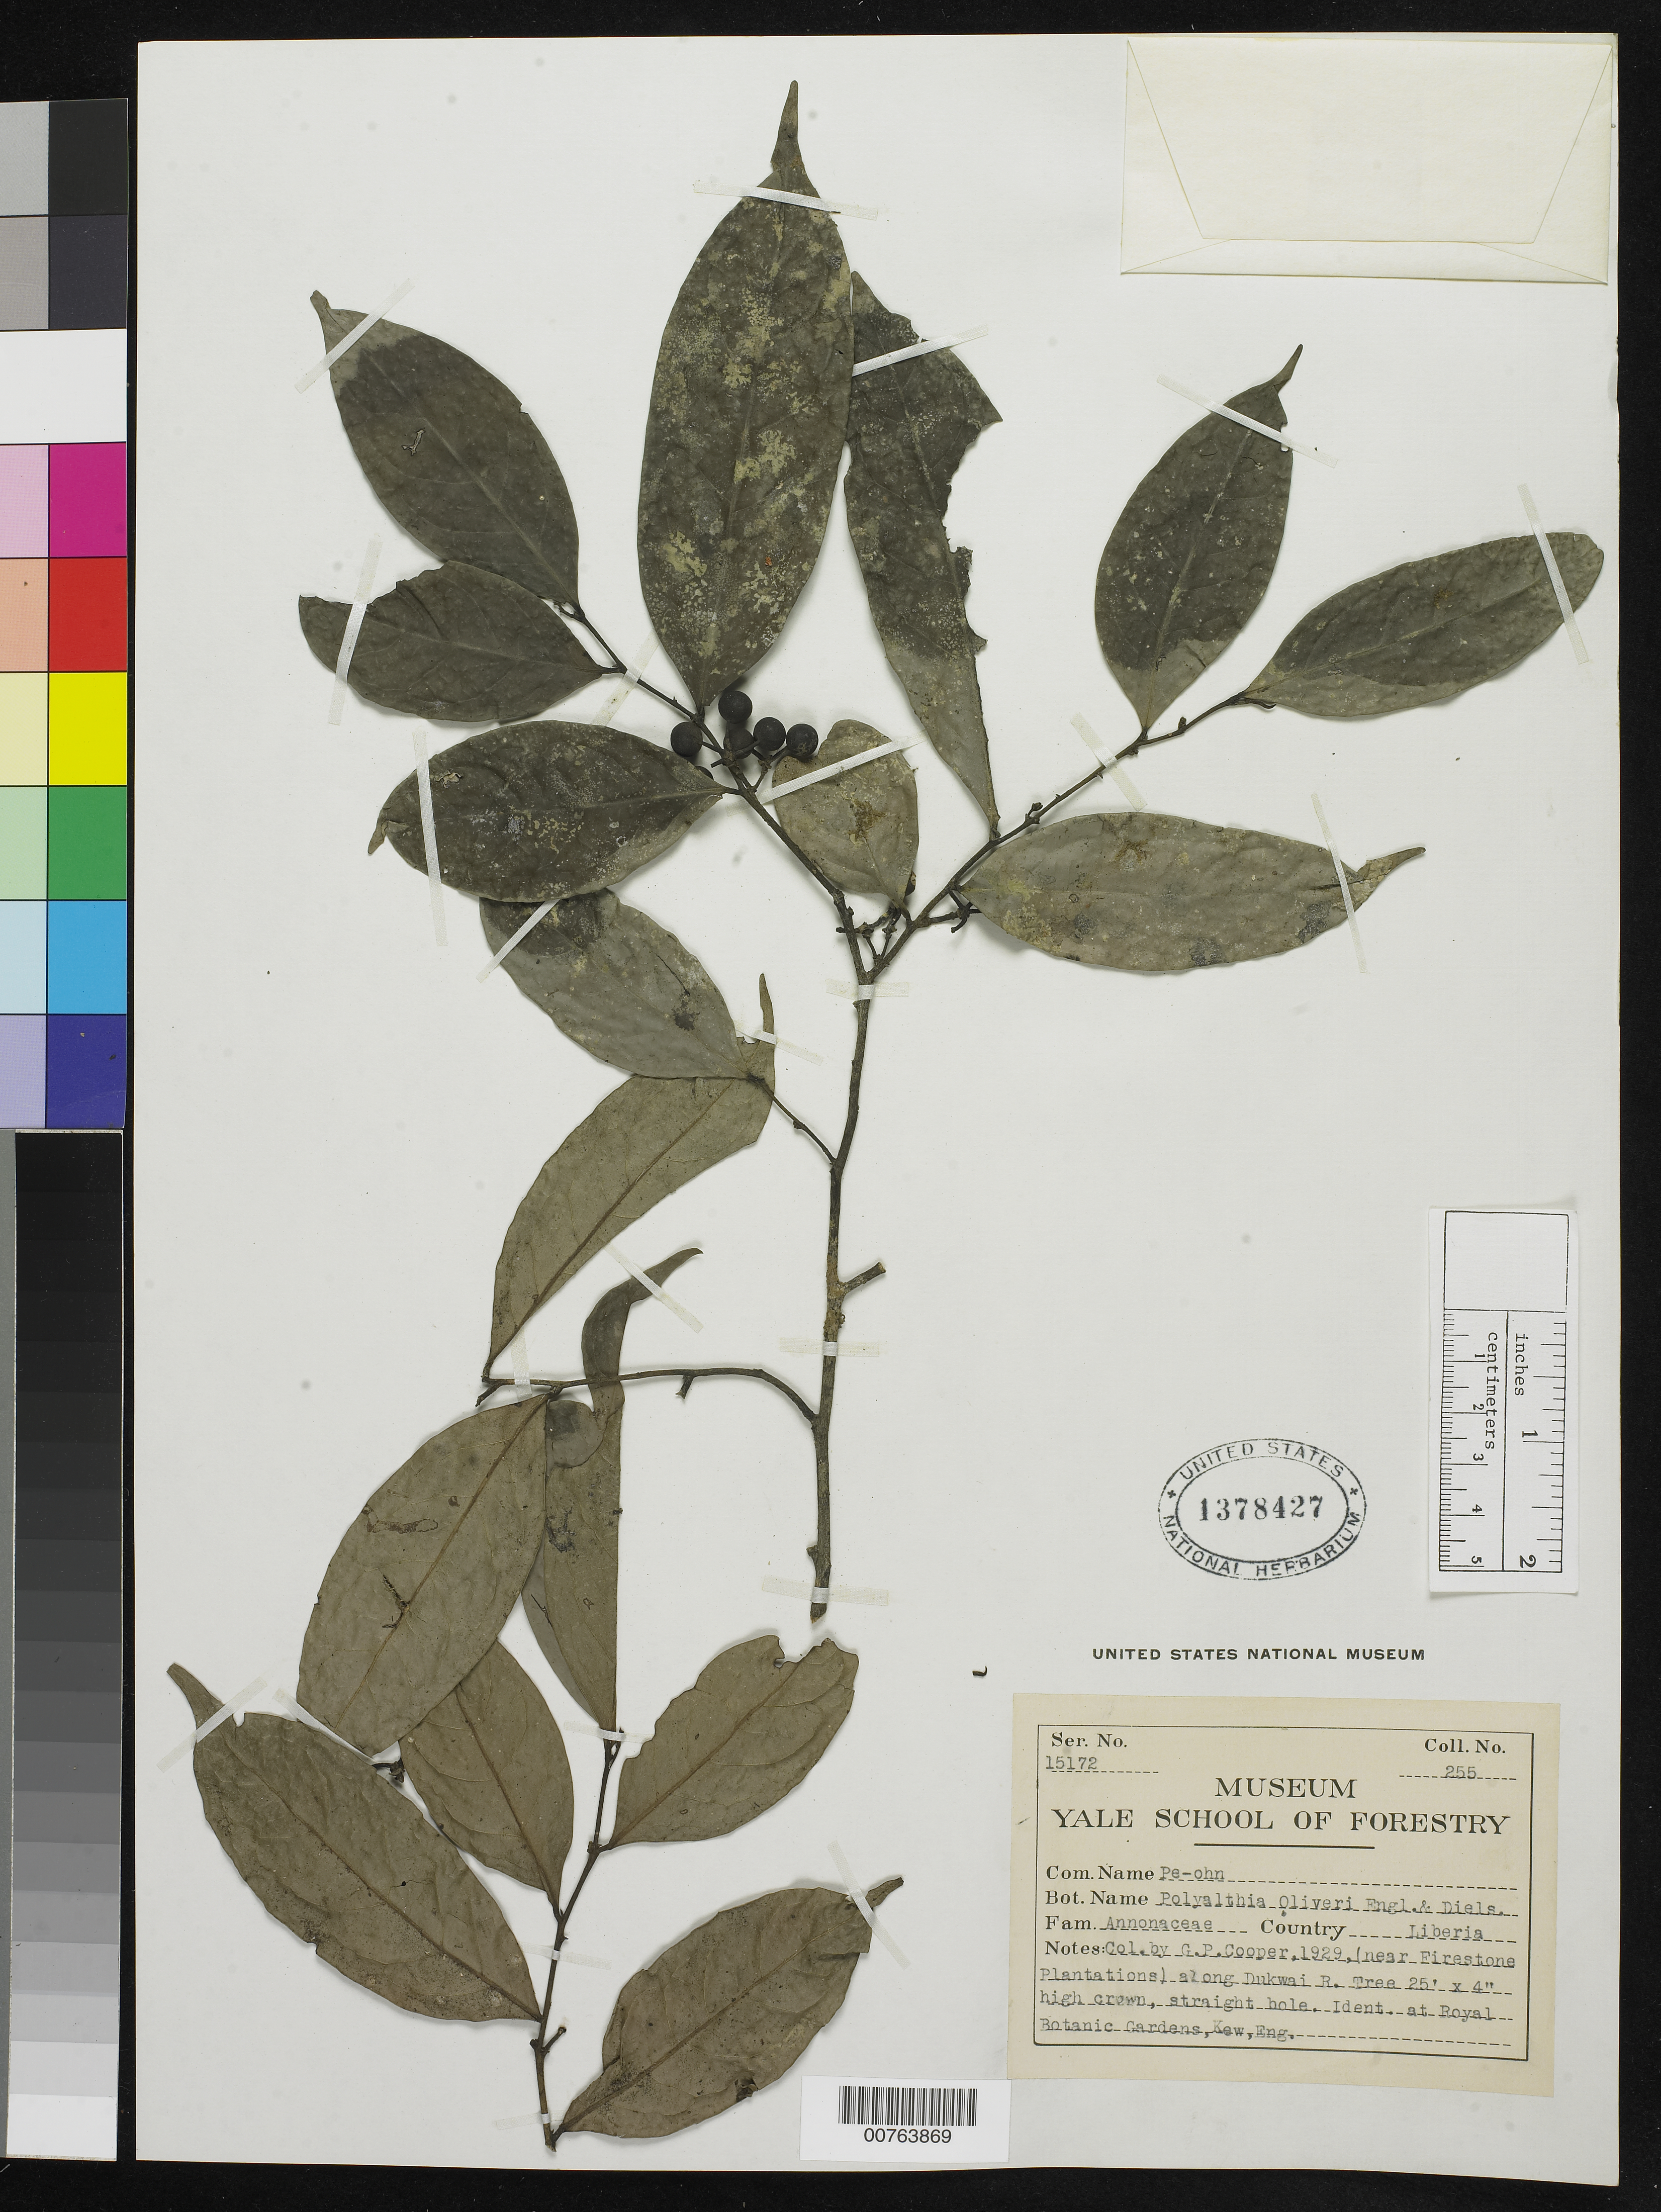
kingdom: Plantae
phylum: Tracheophyta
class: Magnoliopsida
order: Magnoliales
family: Annonaceae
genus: Polyalthia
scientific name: Polyalthia oliveri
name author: Engl.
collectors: G. Cooper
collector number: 255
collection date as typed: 1929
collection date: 1929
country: Liberia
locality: (near Firestone Plantations) along Dukwai River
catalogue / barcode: US 1378427